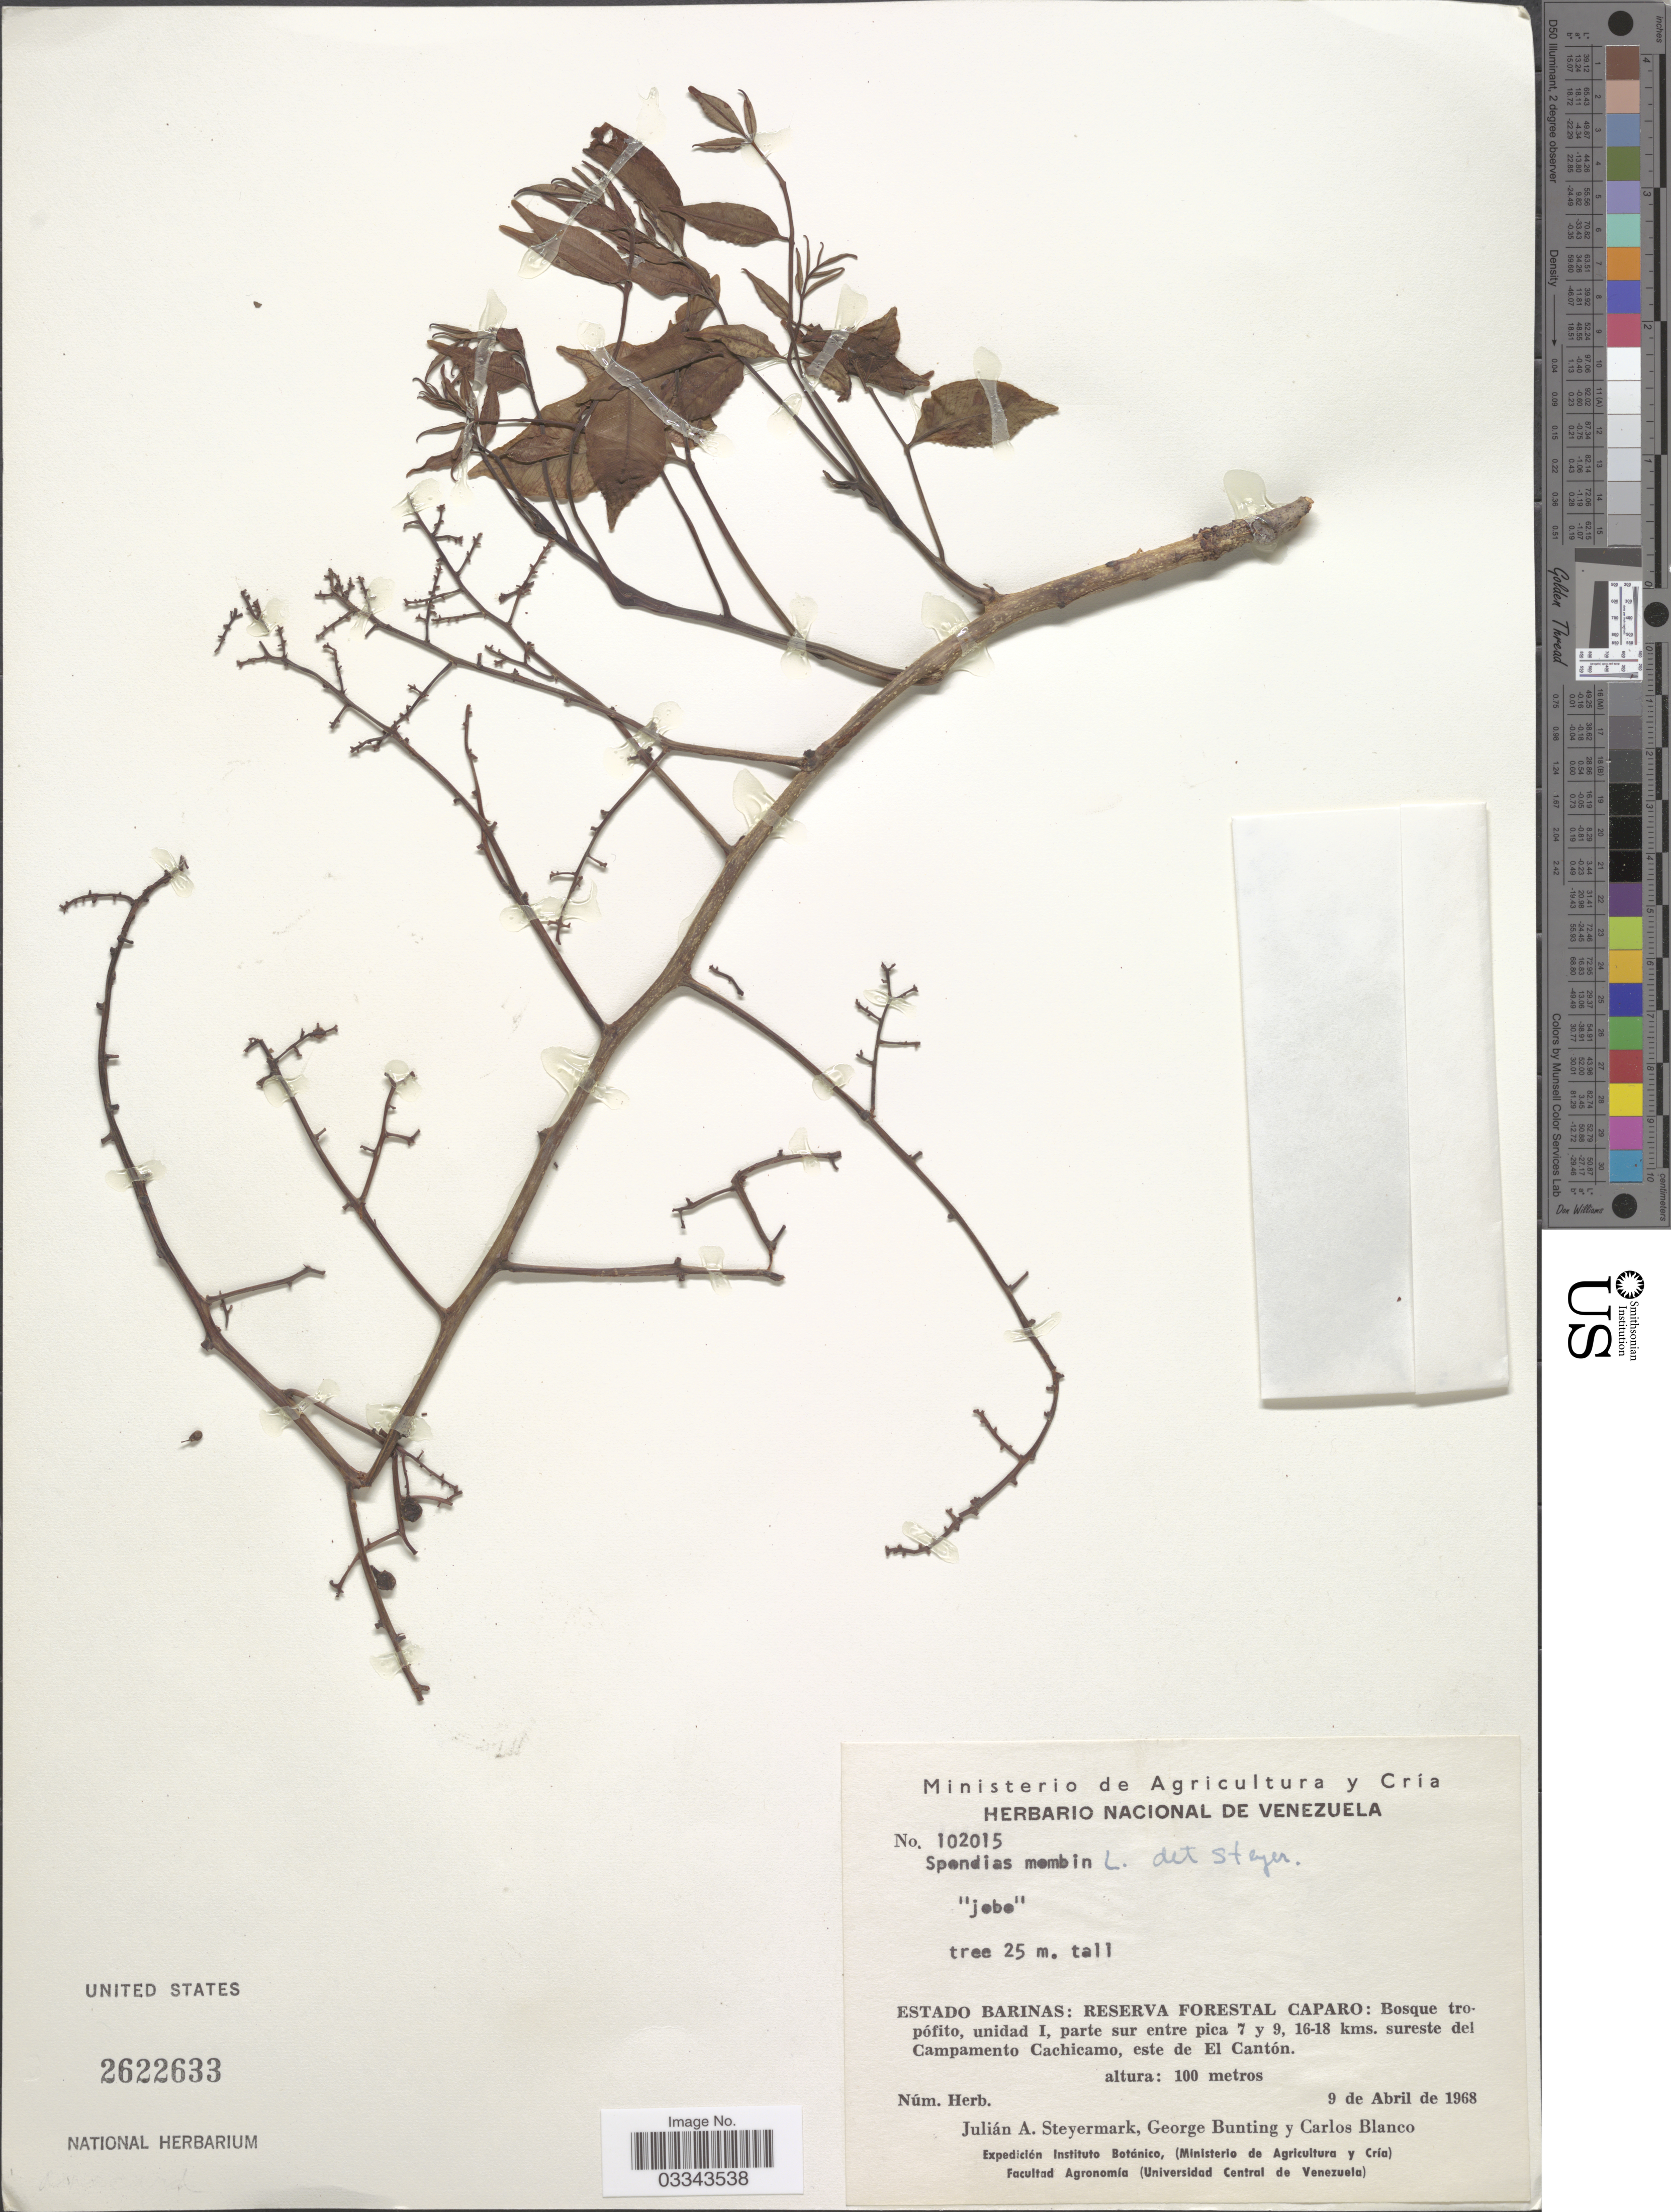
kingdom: Plantae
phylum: Tracheophyta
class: Magnoliopsida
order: Sapindales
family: Anacardiaceae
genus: Spondias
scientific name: Spondias mombin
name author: L.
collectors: J. Steyermark, G. S. Bunting & C. Blanco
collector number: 102015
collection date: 1968-04-09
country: Venezuela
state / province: Barinas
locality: Reserva Forestal Caparo: Bosque tropófito, unidad I, parte sur entre pica 7 y 9, 16-18 kms. sureste del Campamento Cachicamo, este de El Cantón.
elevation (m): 100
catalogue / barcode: US 2622633